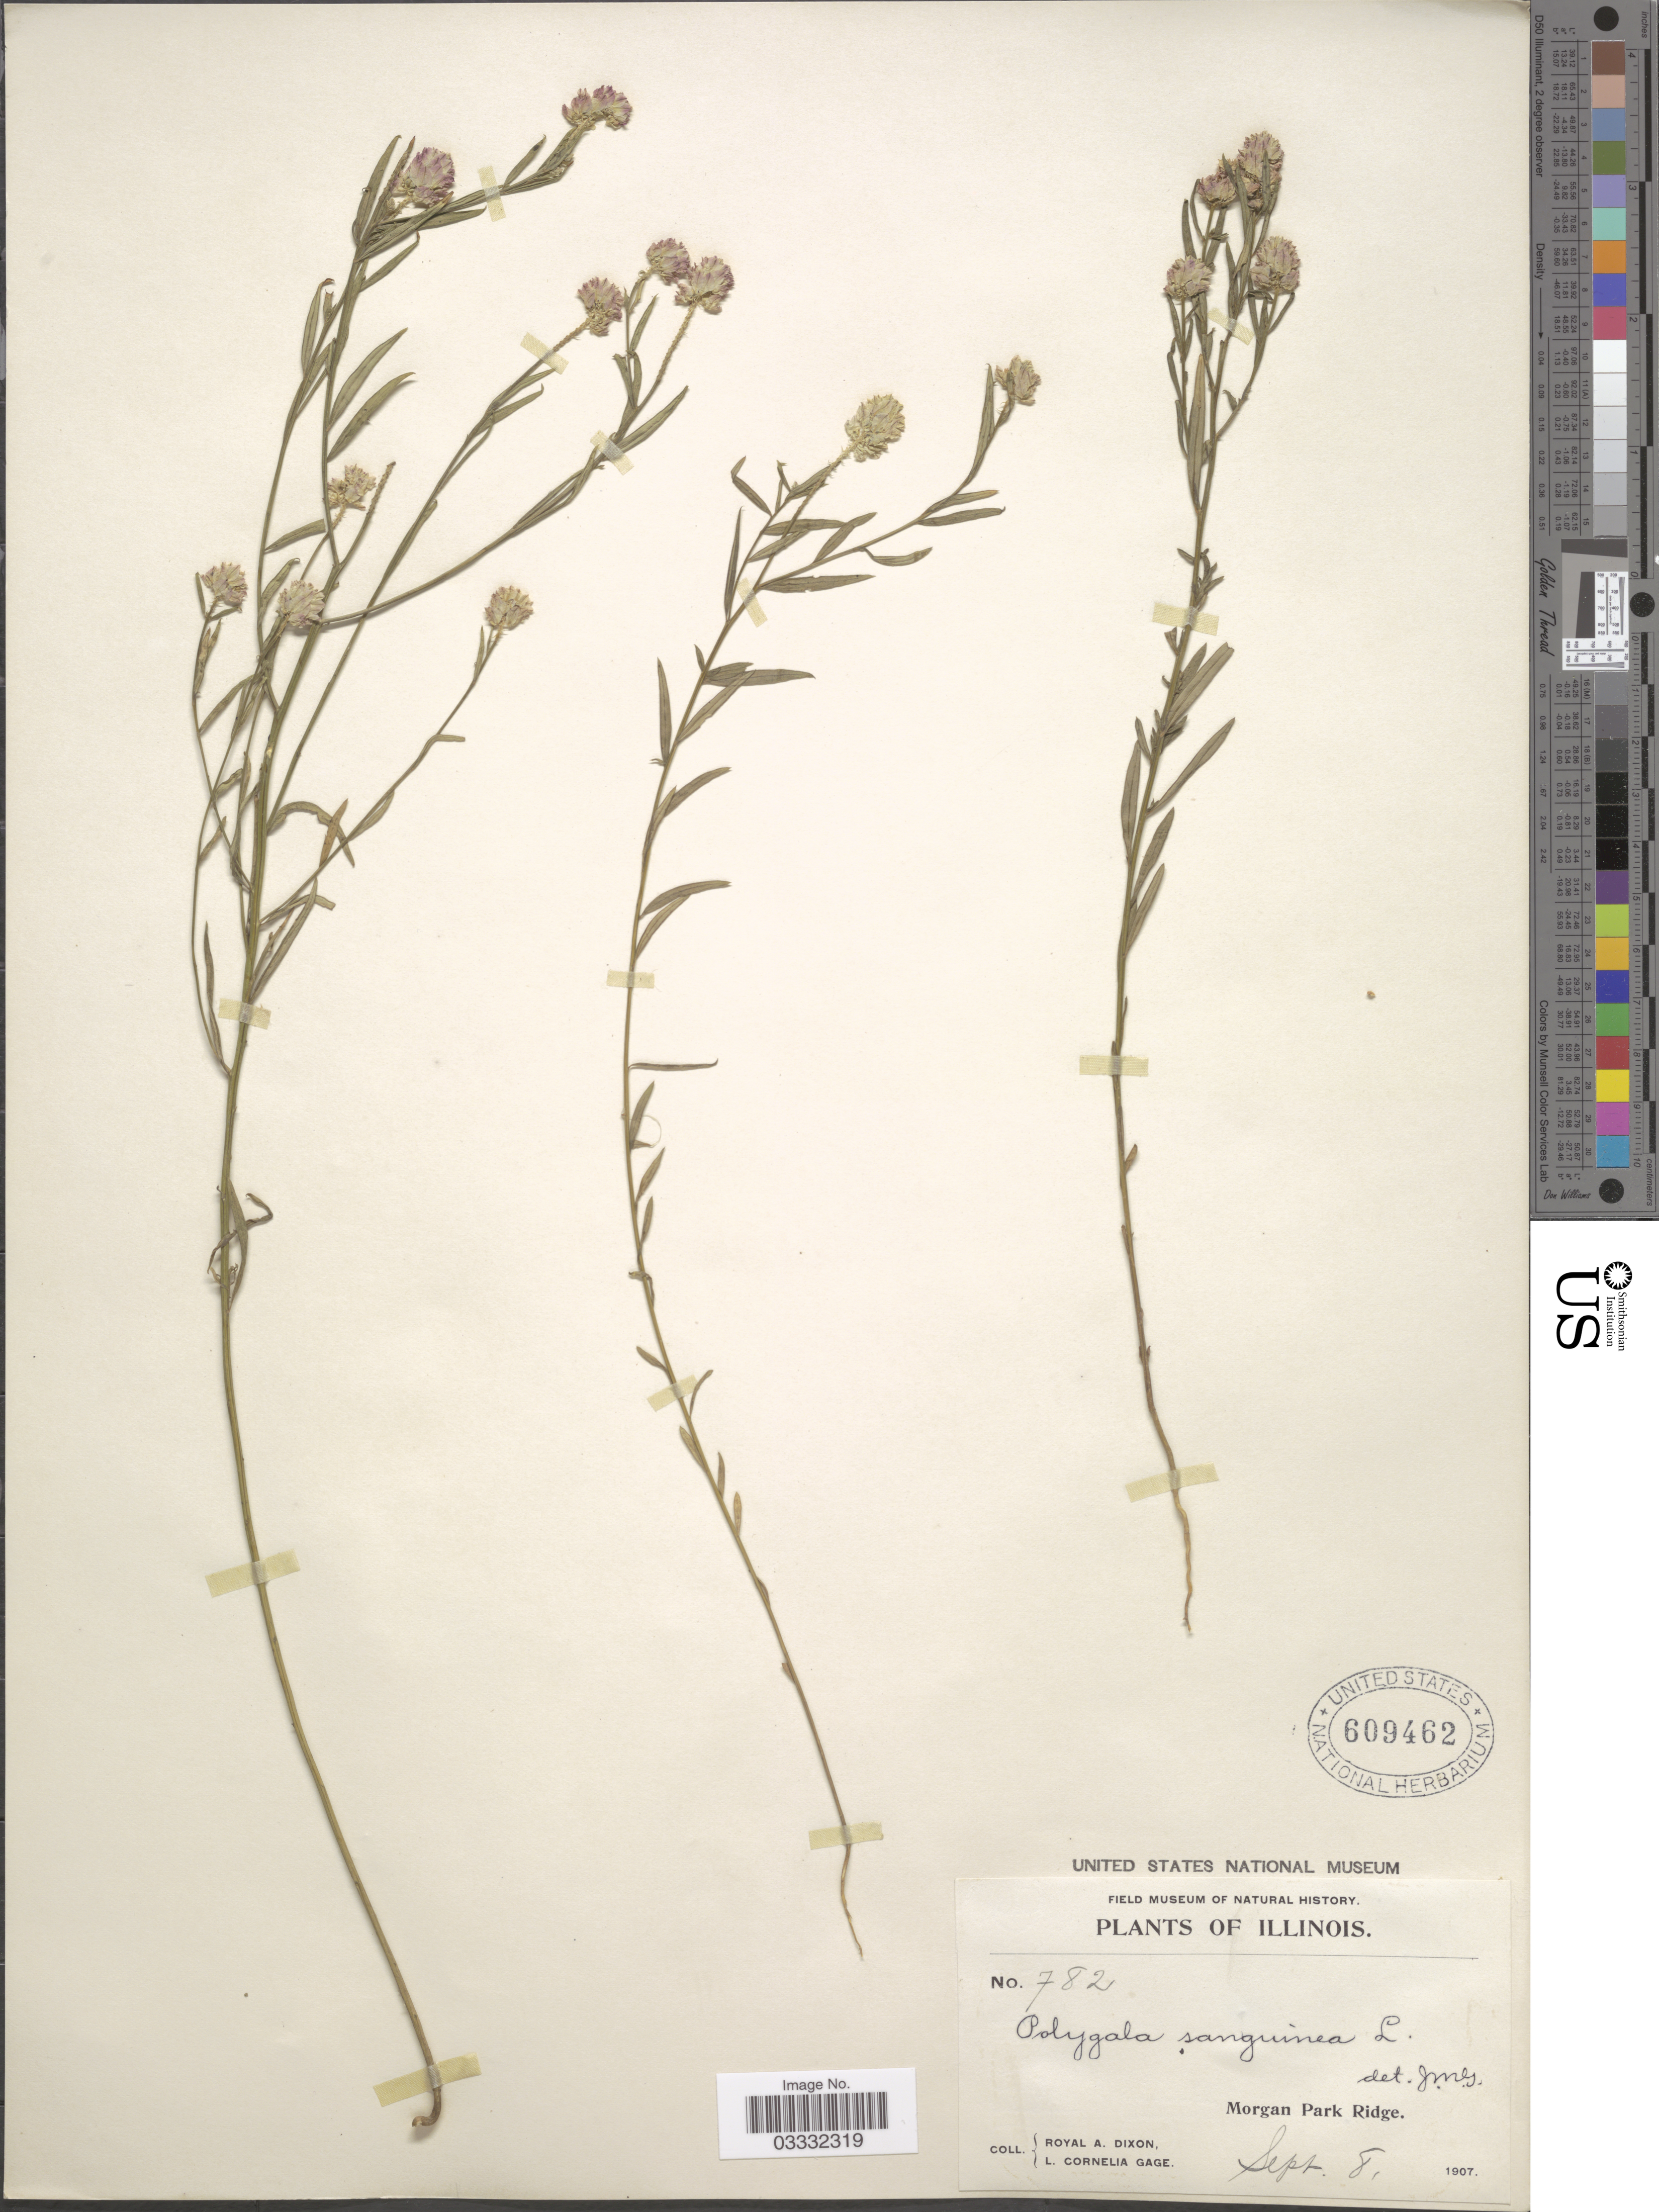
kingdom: Plantae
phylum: Tracheophyta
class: Magnoliopsida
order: Fabales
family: Polygalaceae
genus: Polygala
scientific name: Polygala sanguinea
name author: L.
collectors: R. A. Dixon & L. Gage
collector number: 782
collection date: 1907-09-08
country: United States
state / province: Illinois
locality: Morgan Park Ridge.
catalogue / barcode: US 609462